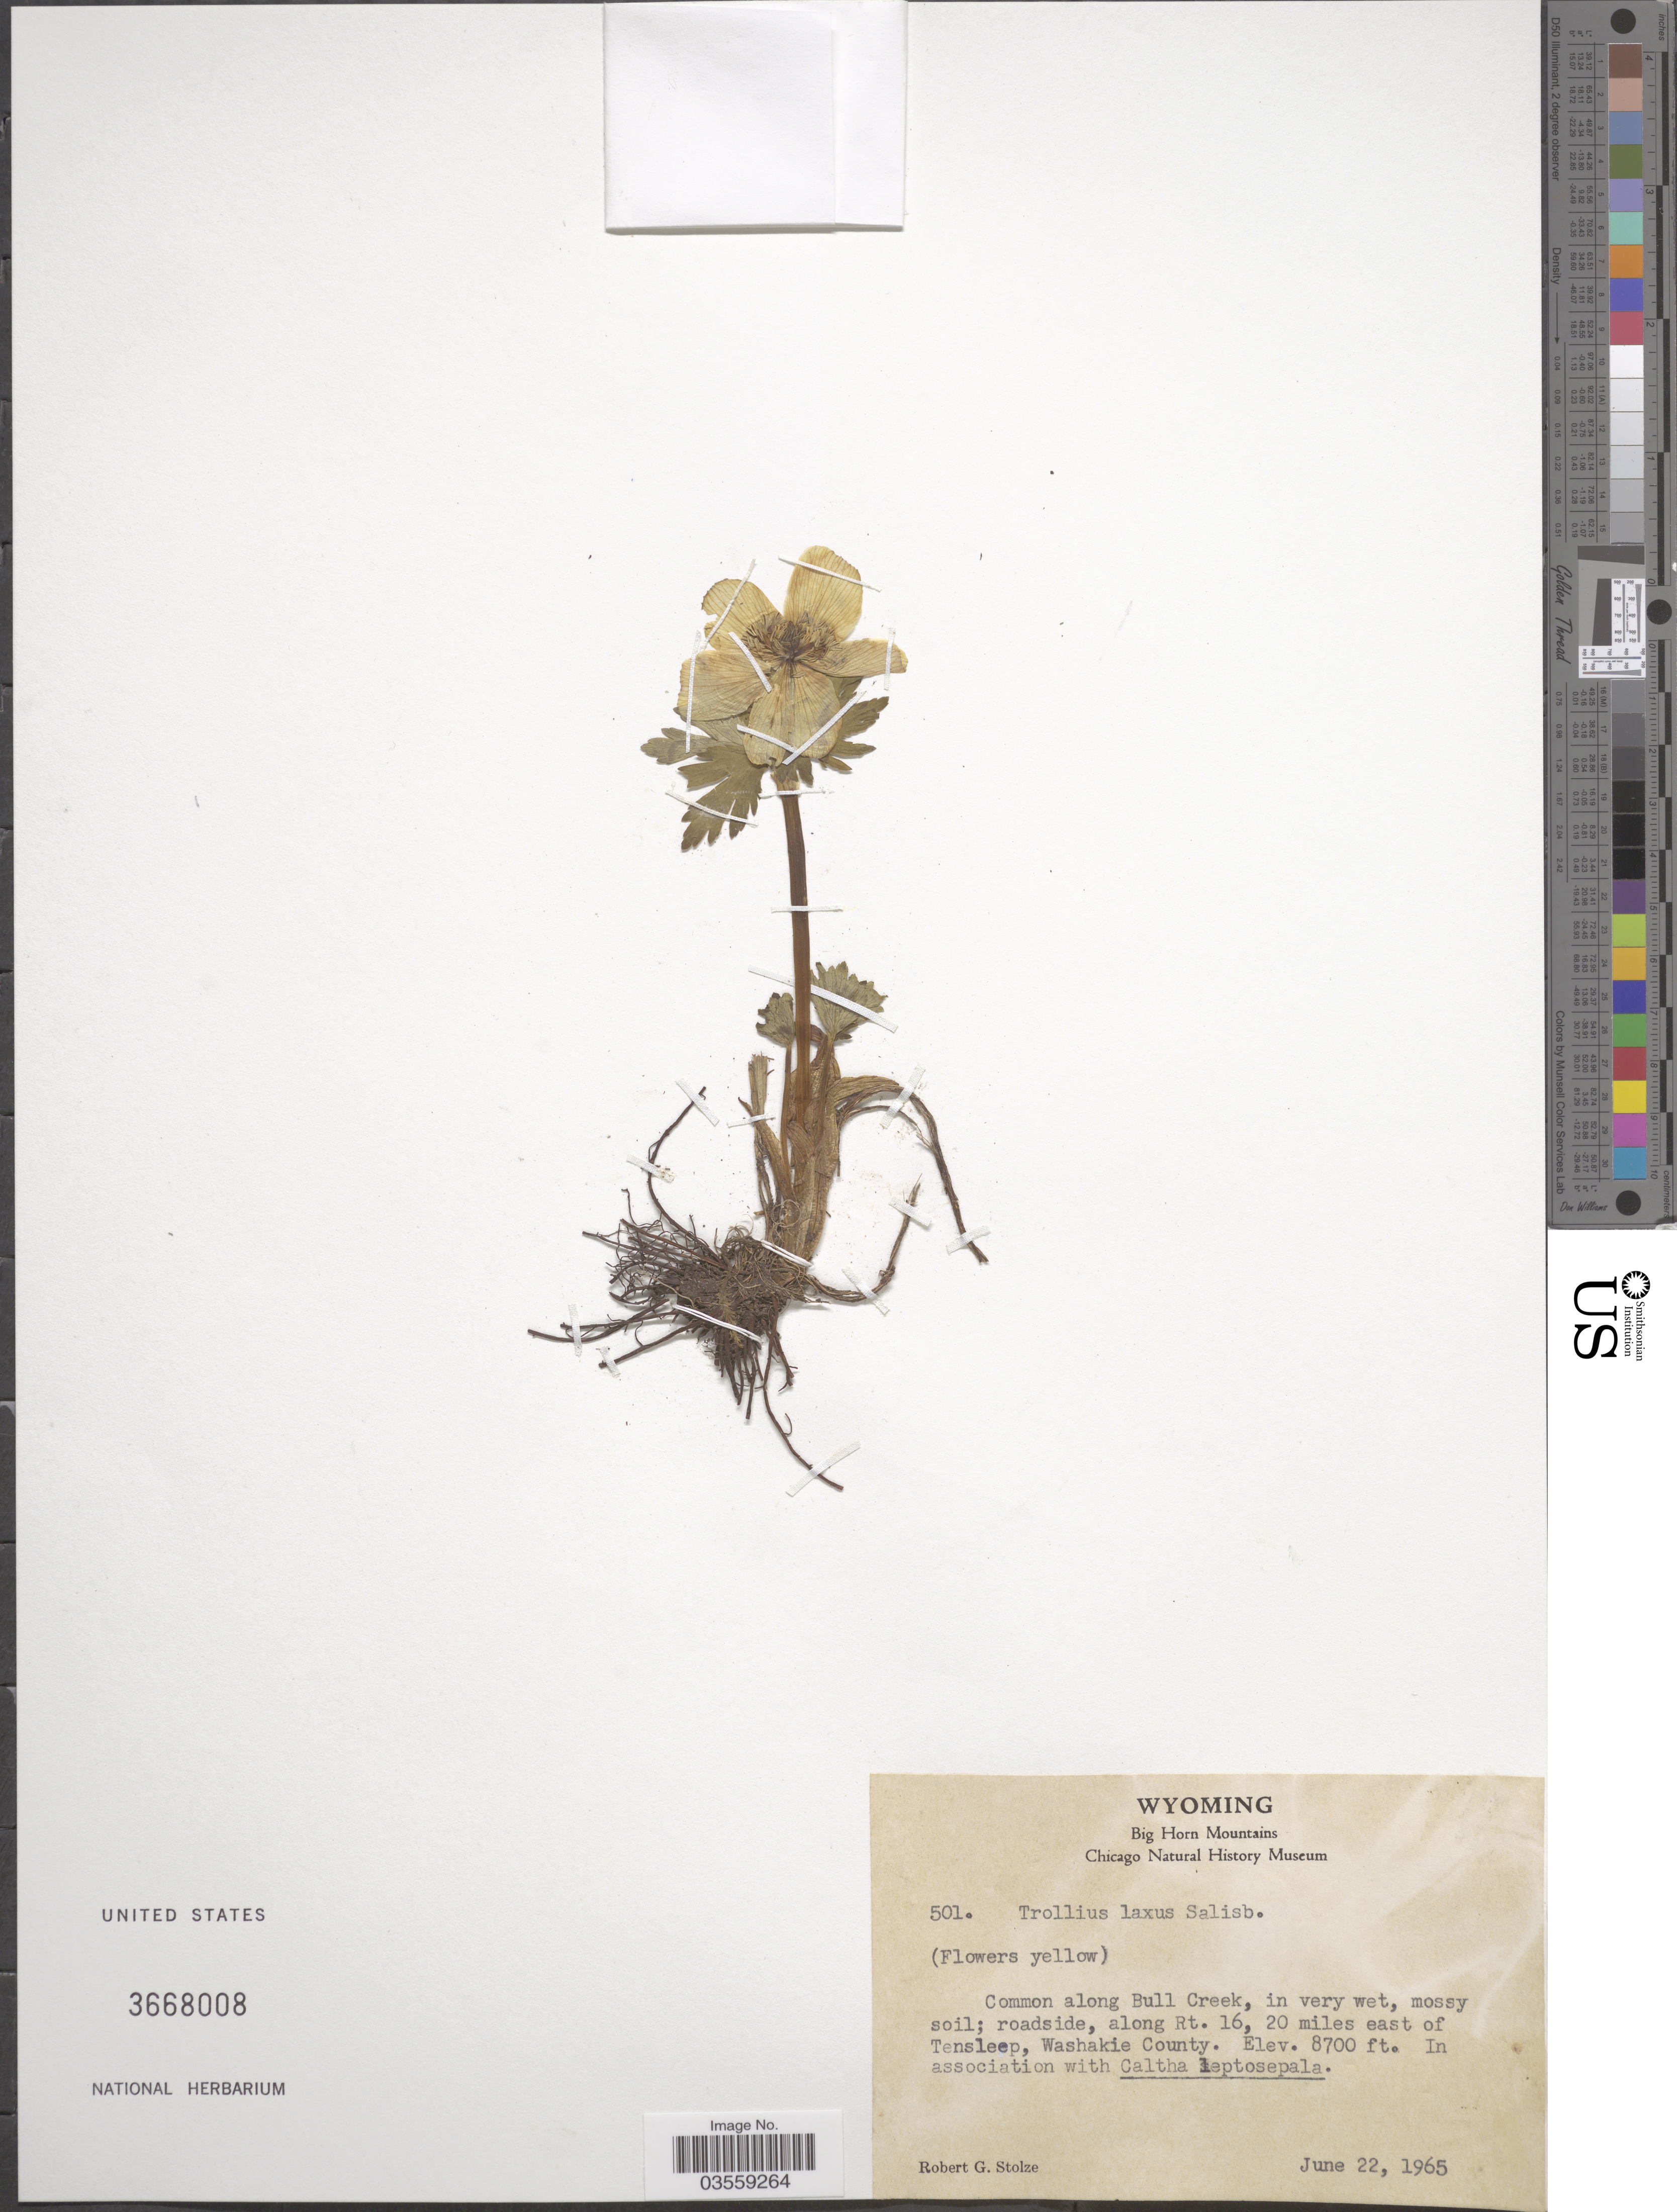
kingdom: Plantae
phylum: Tracheophyta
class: Magnoliopsida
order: Ranunculales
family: Ranunculaceae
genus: Trollius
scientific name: Trollius laxus var. laxus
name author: Salisb.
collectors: R. G. Stolze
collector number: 501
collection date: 1965-06-22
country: United States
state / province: Wyoming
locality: Big Horn Mountains. Along Bull Creek, roadside, along Rt. 16, 20 miles east of Tensleep, Washakie County.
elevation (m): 2652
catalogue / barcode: US 3668008